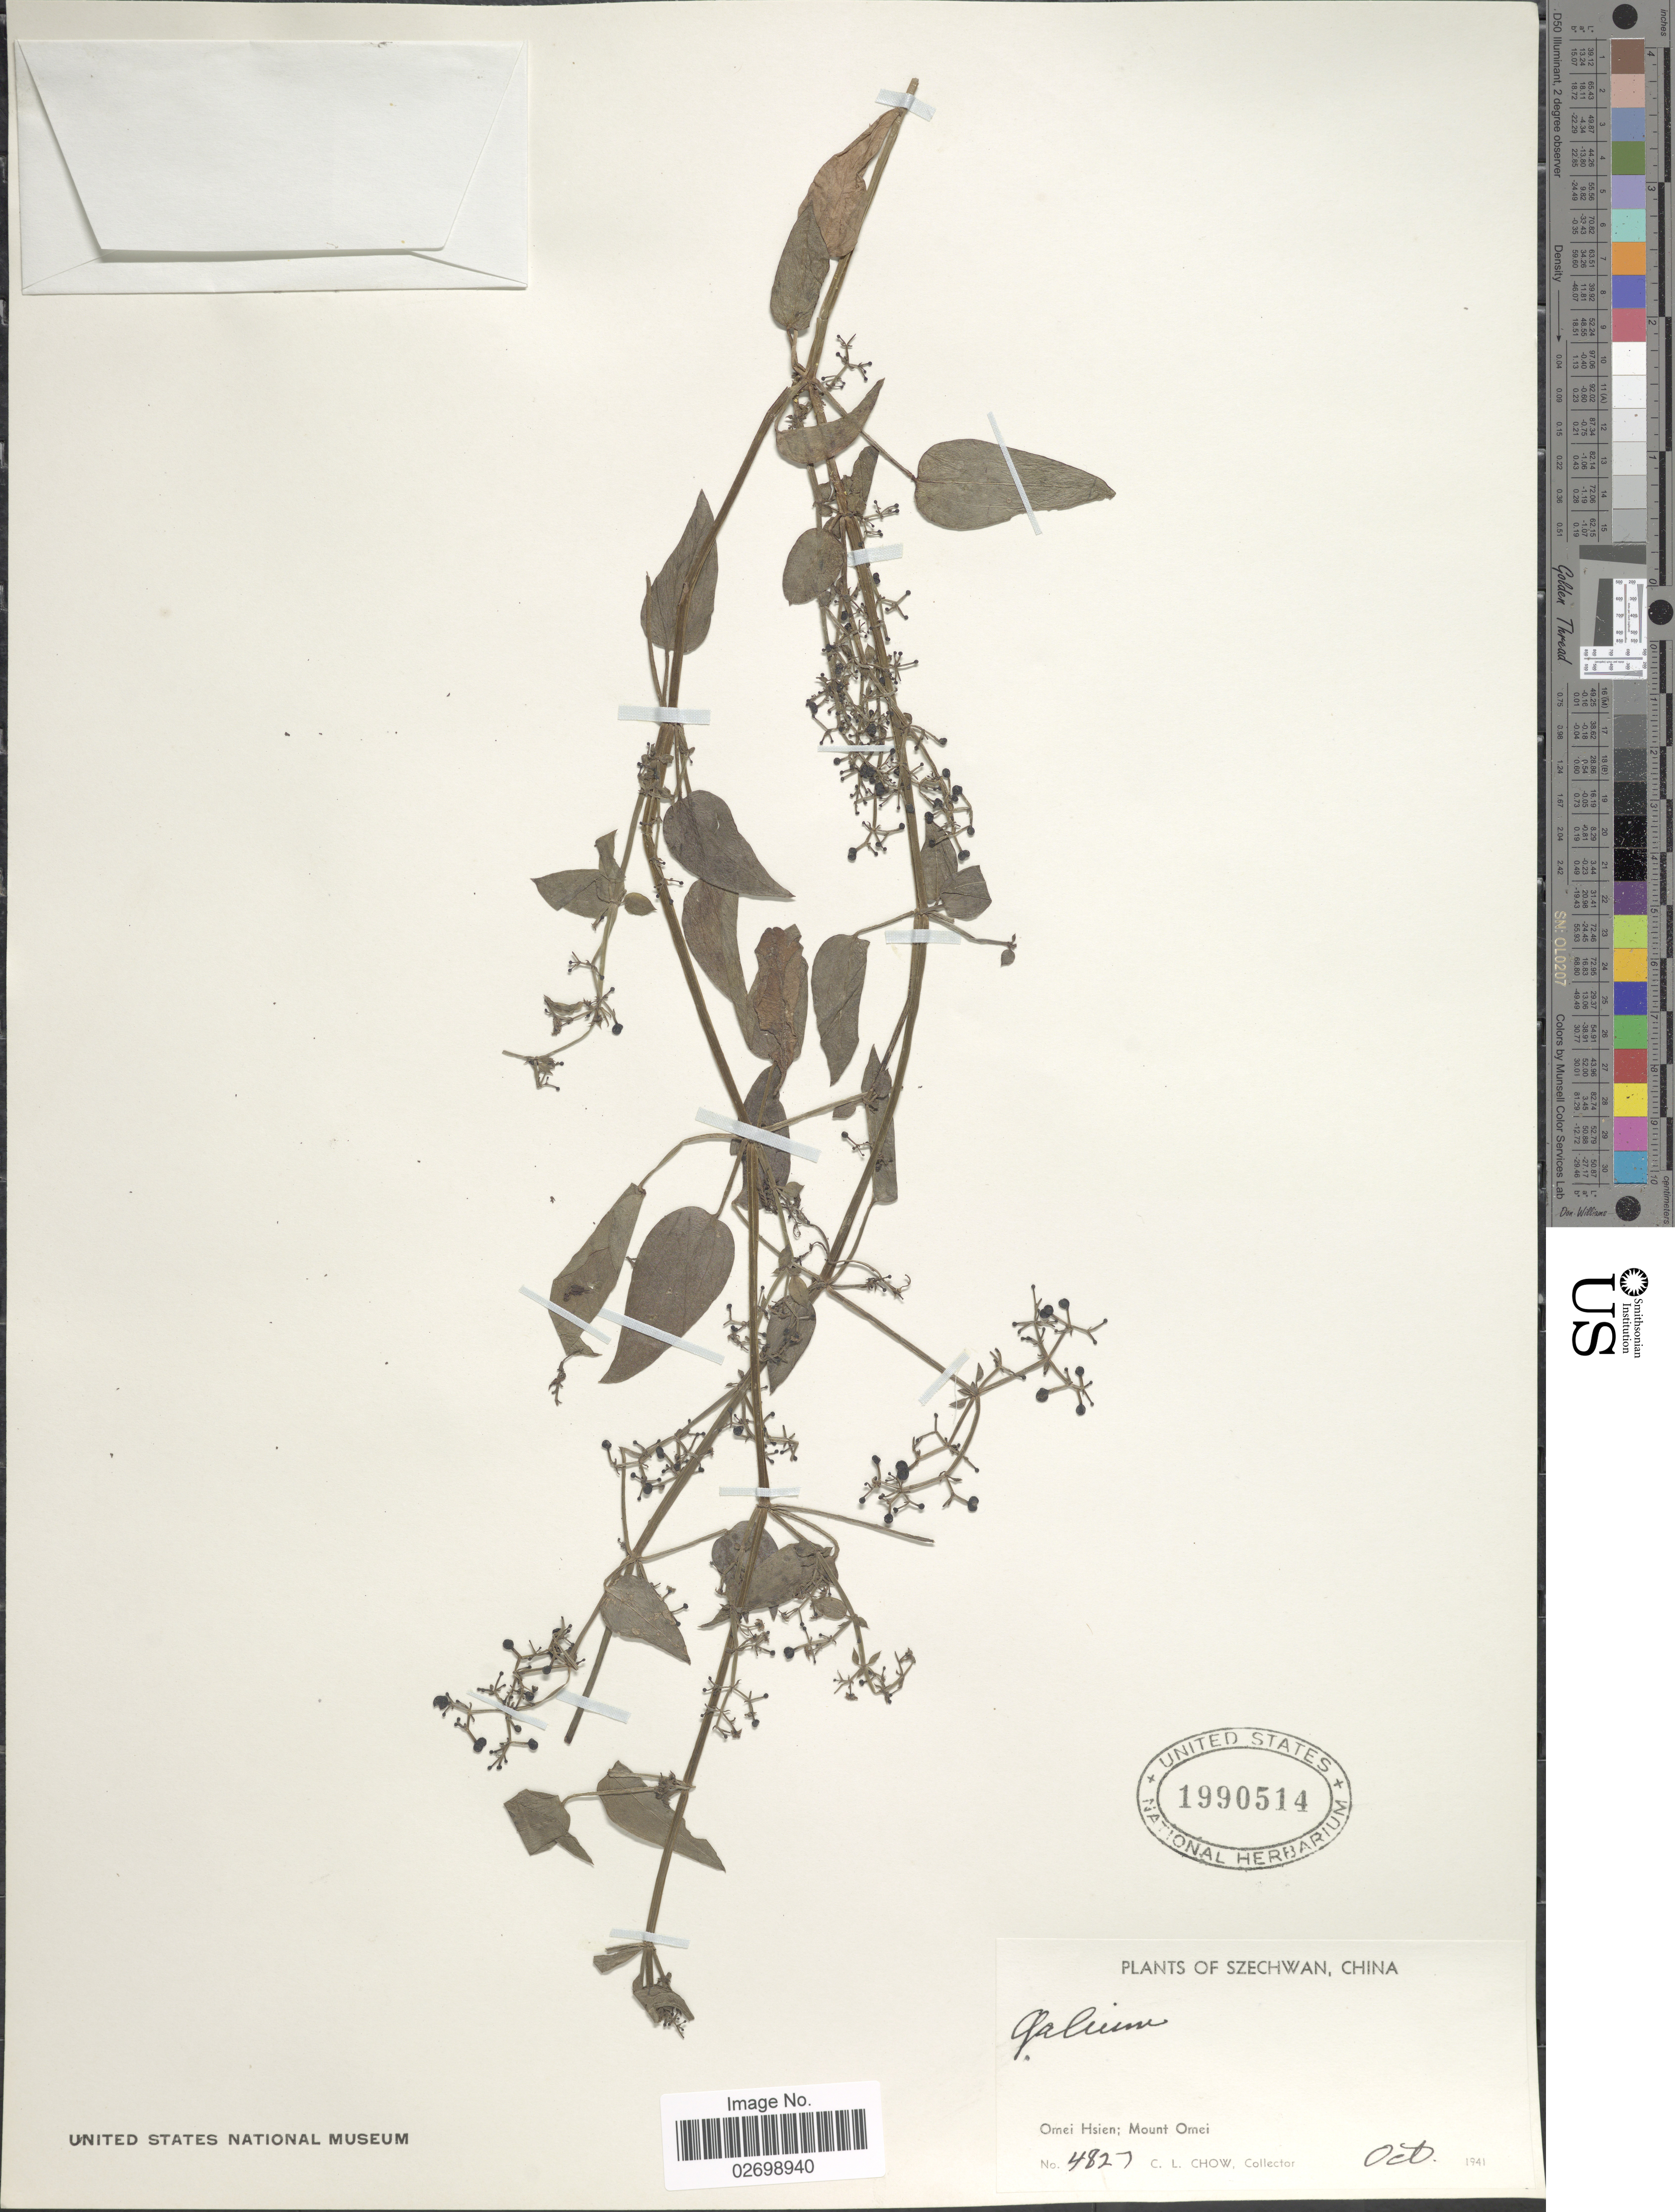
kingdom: Plantae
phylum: Tracheophyta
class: Magnoliopsida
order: Gentianales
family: Rubiaceae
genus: Galium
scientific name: Galium sp.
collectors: C. Chow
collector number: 4827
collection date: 1941-10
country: China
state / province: Sichuan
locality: Szechwan. Omei Hsien: Mount Omei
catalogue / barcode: US 1990514